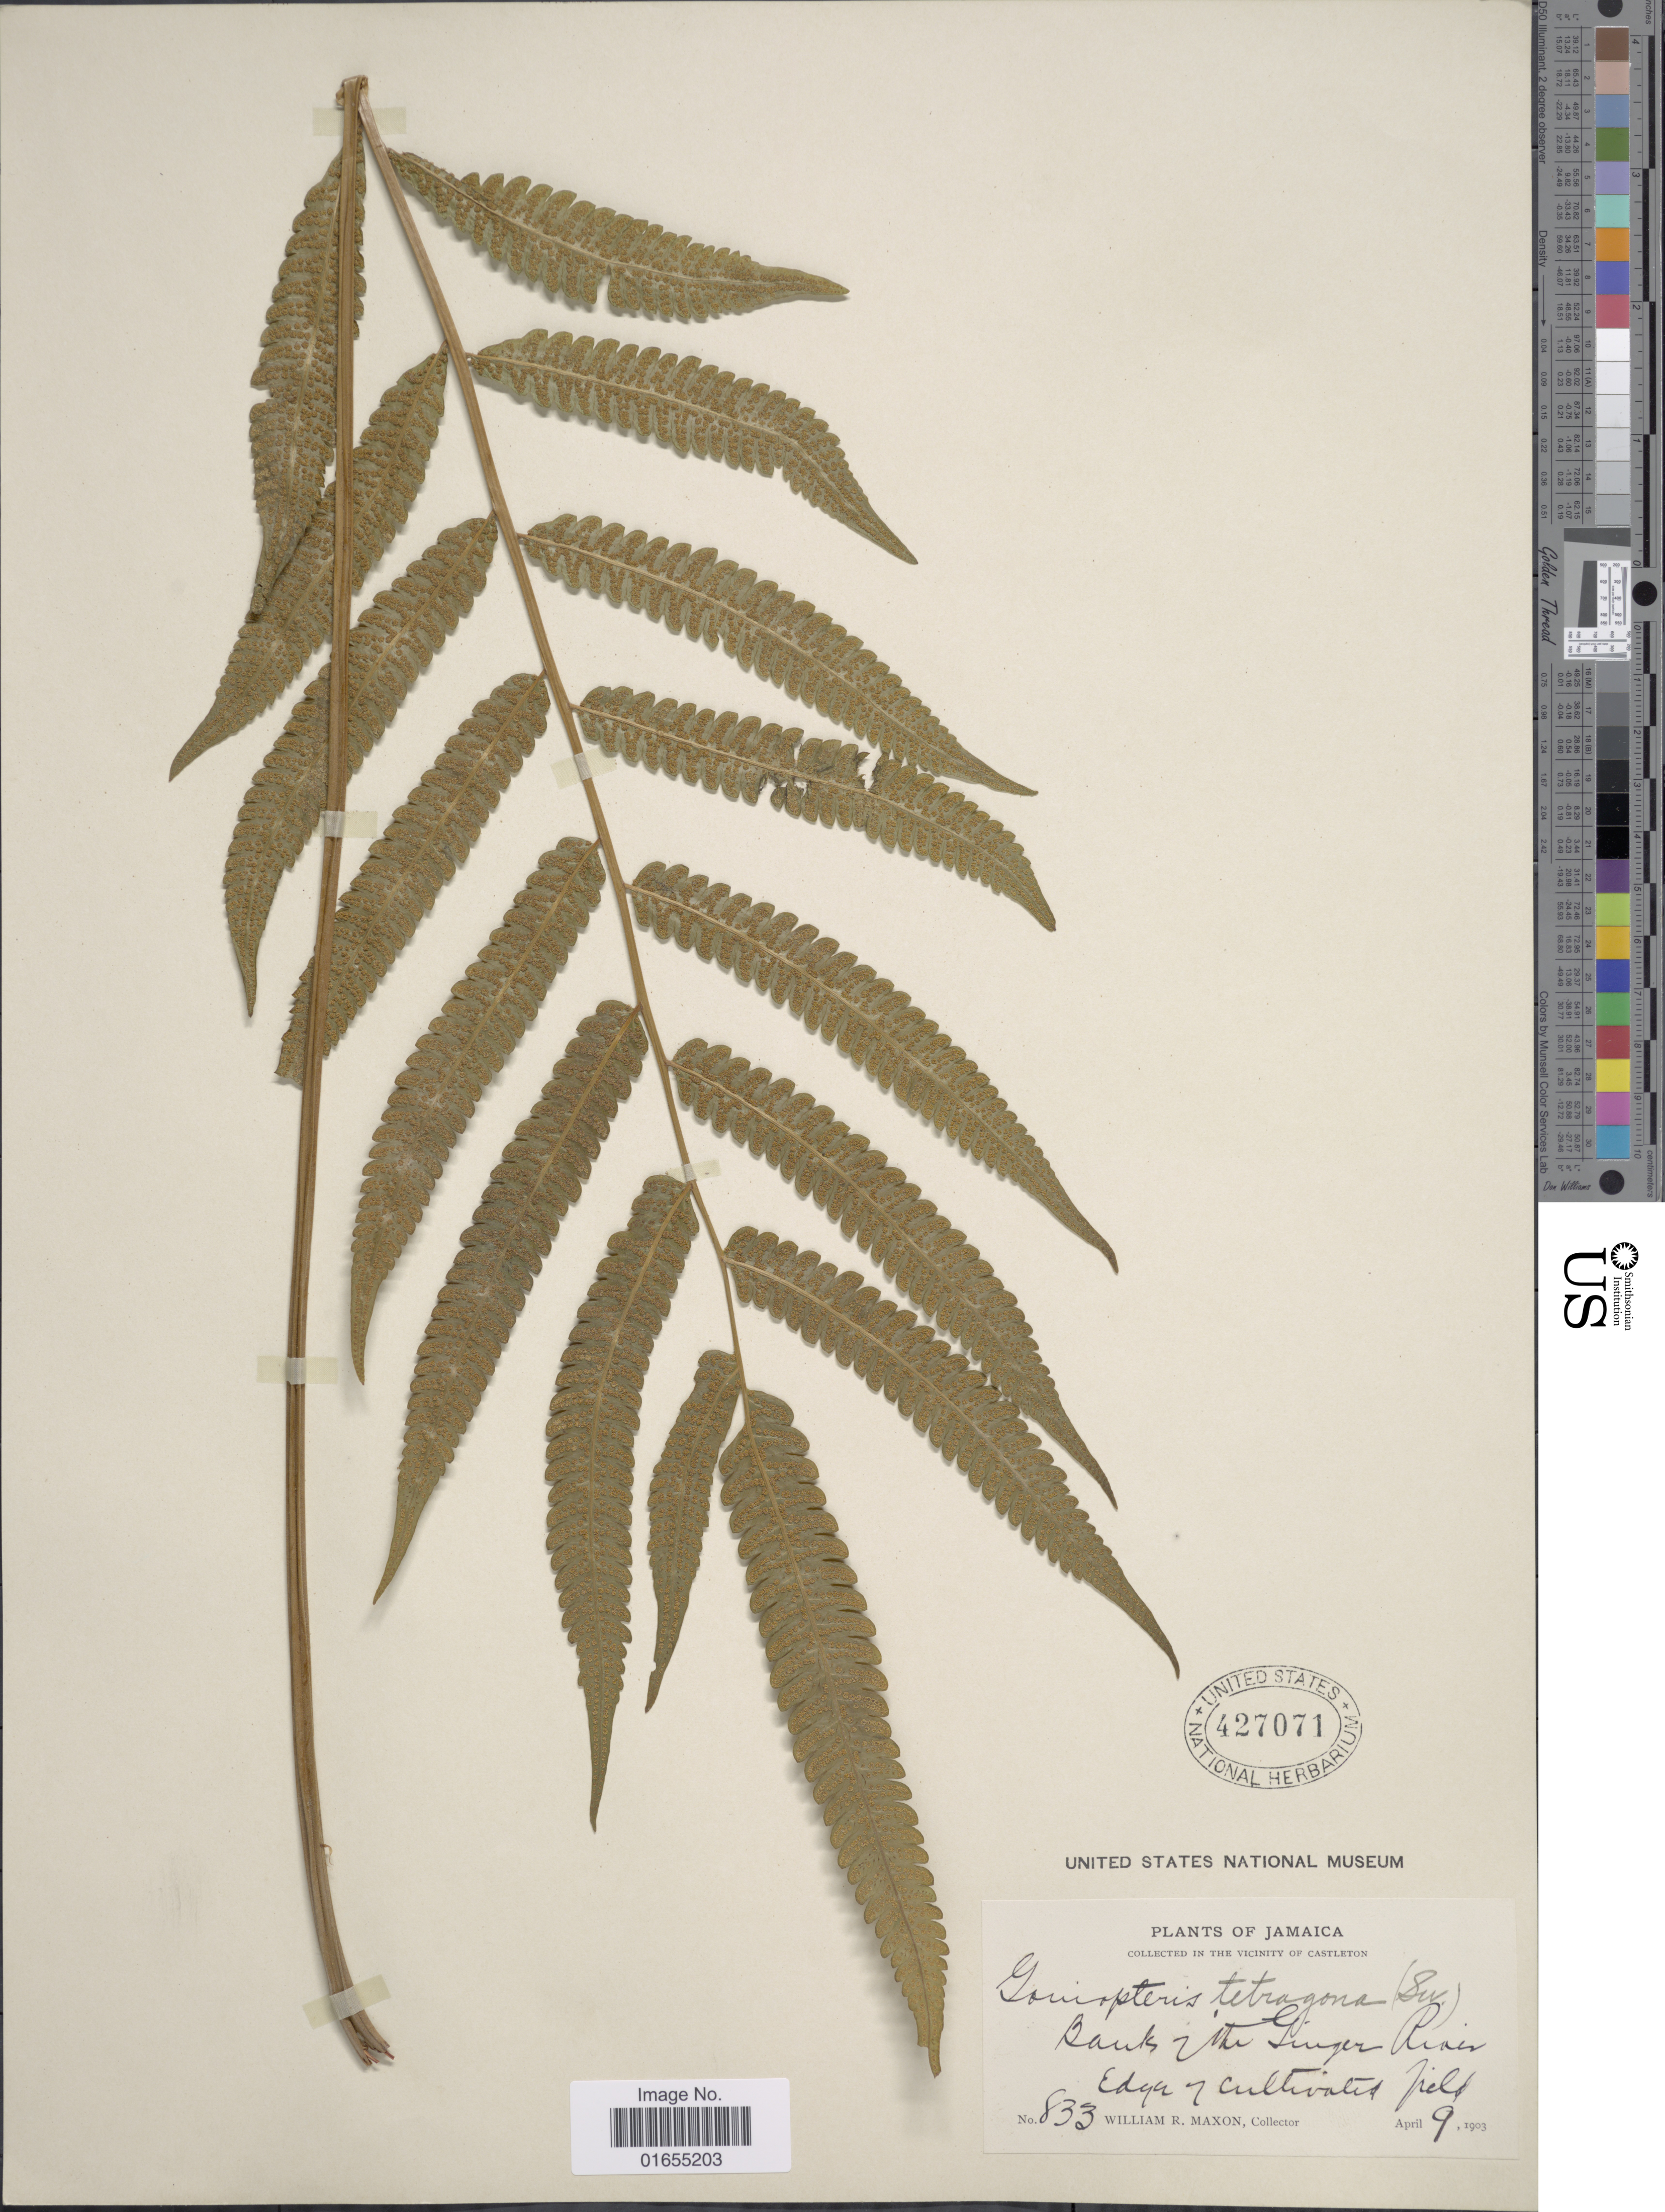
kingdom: Plantae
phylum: Tracheophyta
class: Polypodiopsida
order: Polypodiales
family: Thelypteridaceae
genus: Goniopteris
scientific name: Goniopteris subtetragona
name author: (Link) Vareschi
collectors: W. R. Maxon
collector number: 833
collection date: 1903-04-09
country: Jamaica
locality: Vicinity of Castleton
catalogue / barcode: US 427071